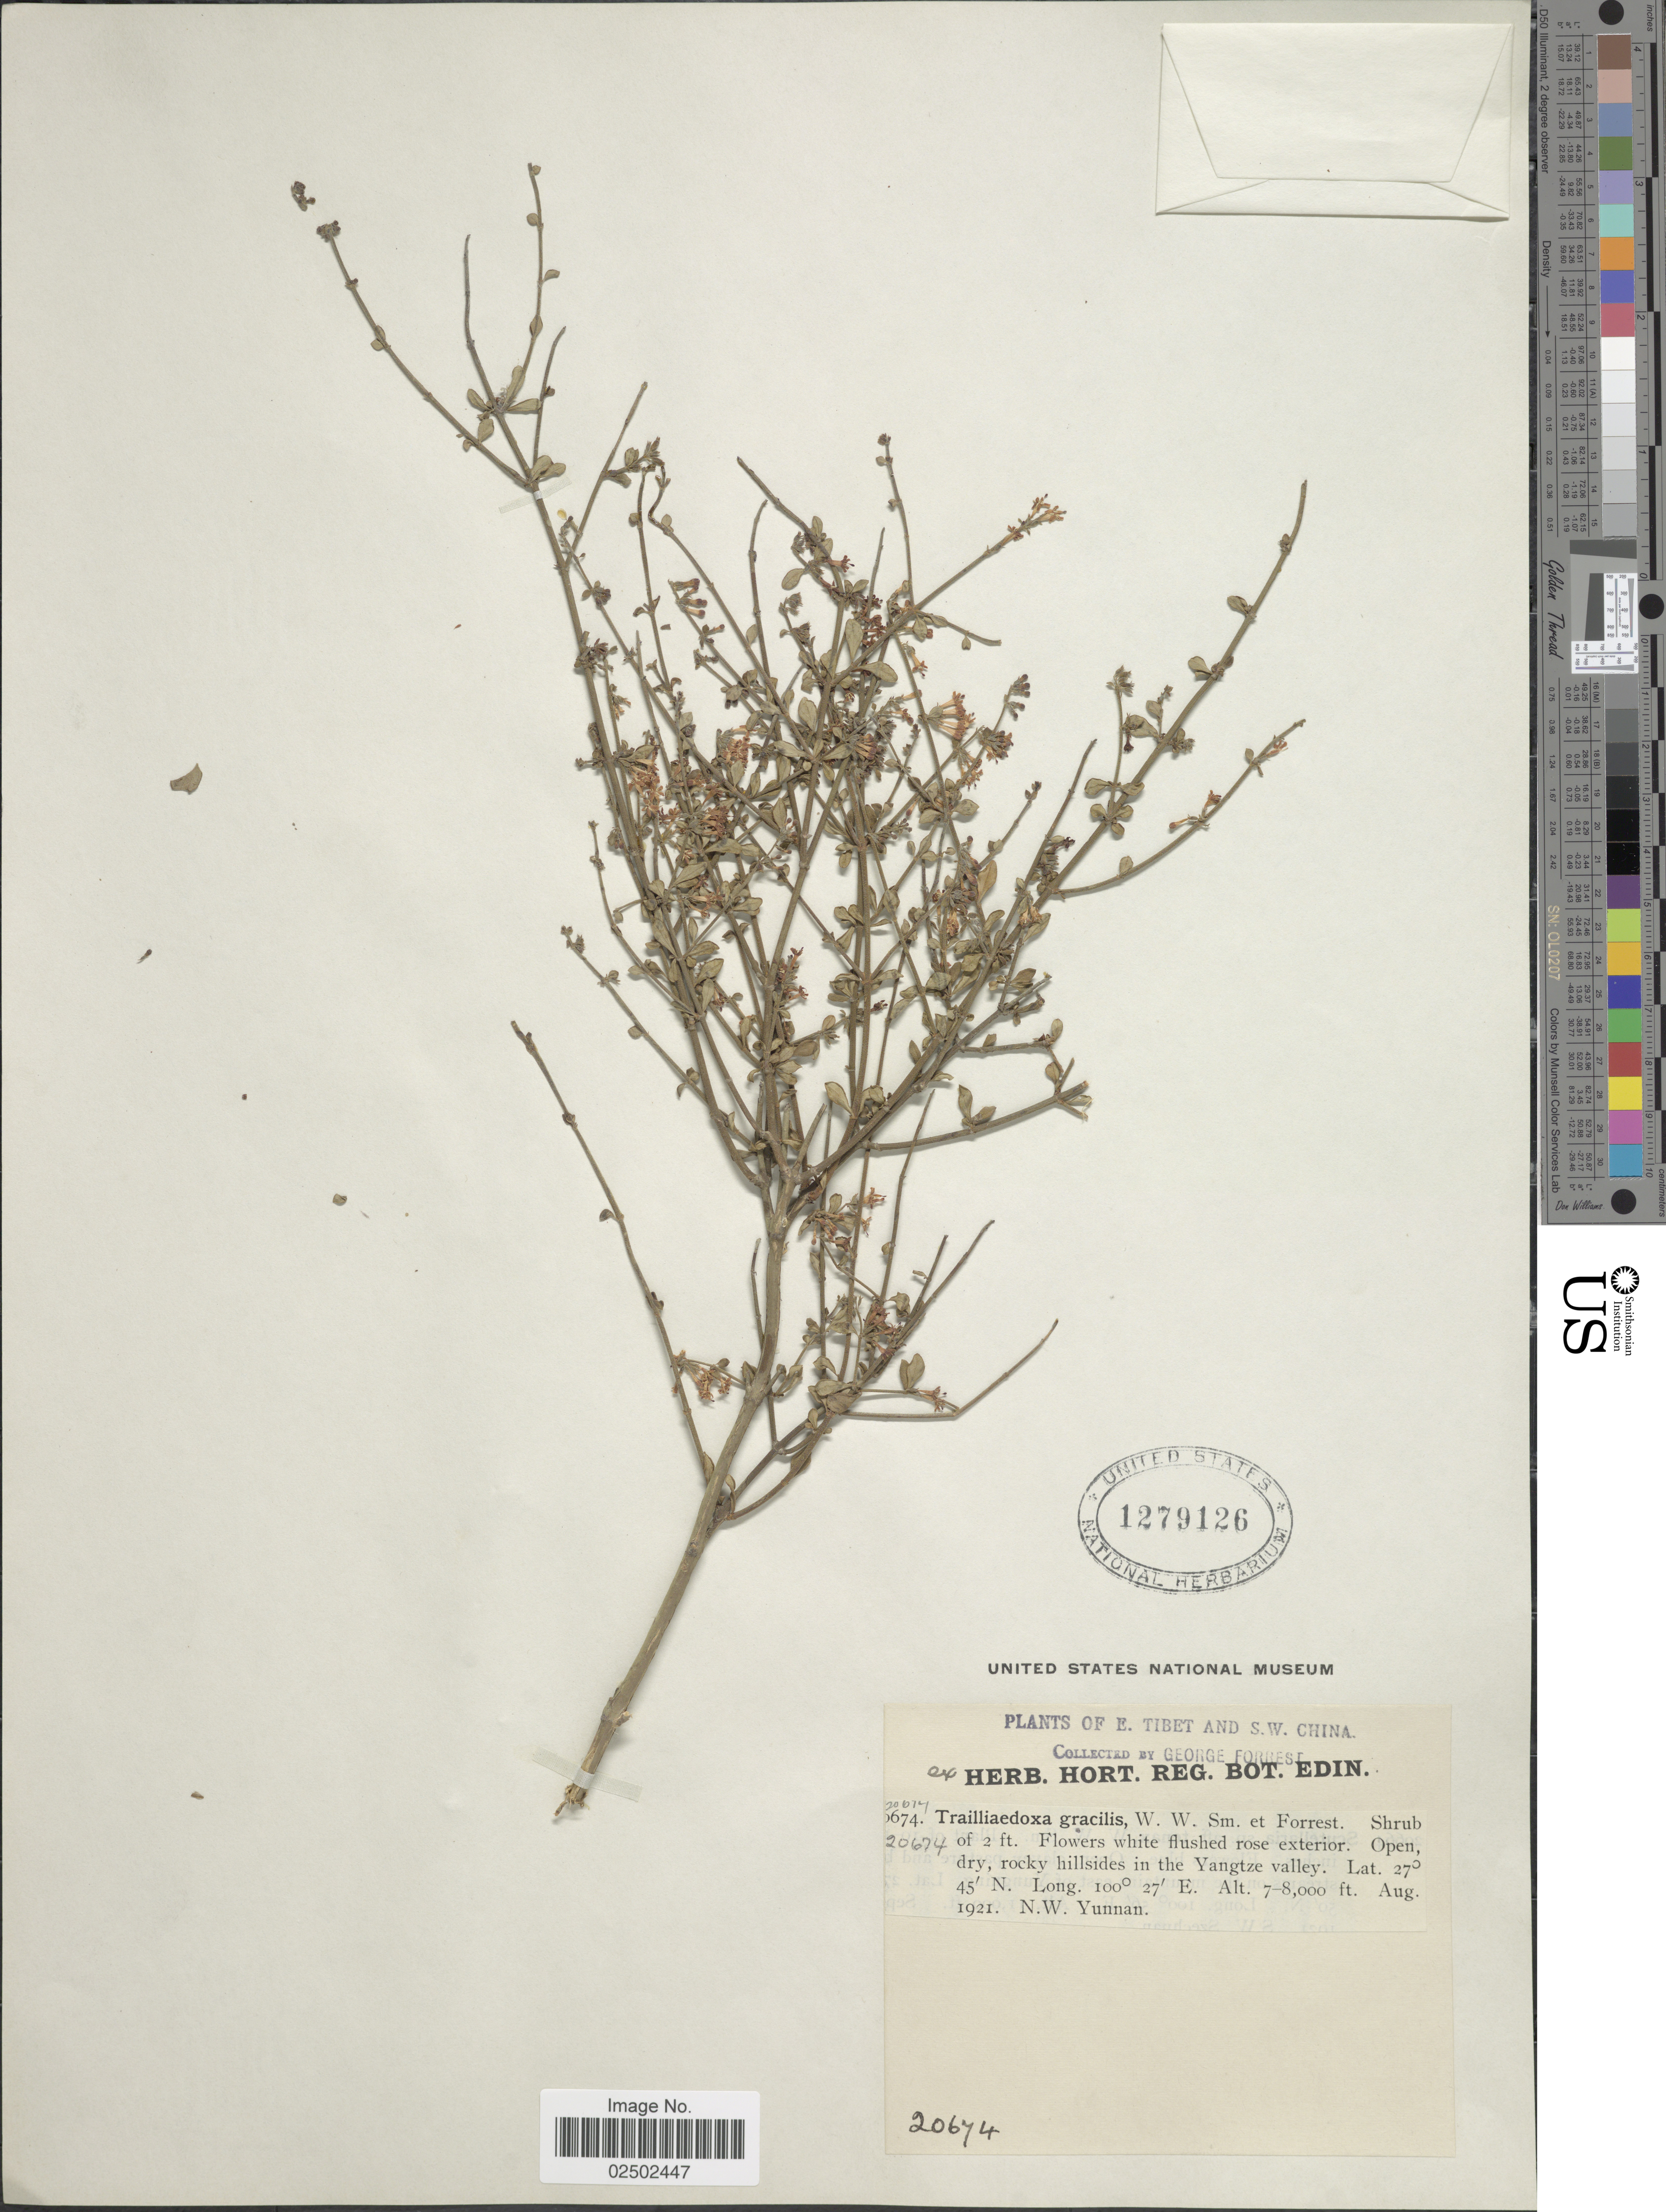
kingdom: Plantae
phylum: Tracheophyta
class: Magnoliopsida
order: Gentianales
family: Rubiaceae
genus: Trailliaedoxa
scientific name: Trailliaedoxa gracilis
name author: W.W. Sm. & Forrest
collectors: G. Forrest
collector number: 20674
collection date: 1921-08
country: China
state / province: Yunnan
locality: E. Tibet and S. W. China. Hillsides in the Yangtze valley, N. W. Yunnan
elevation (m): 2134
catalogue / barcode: US 1279126